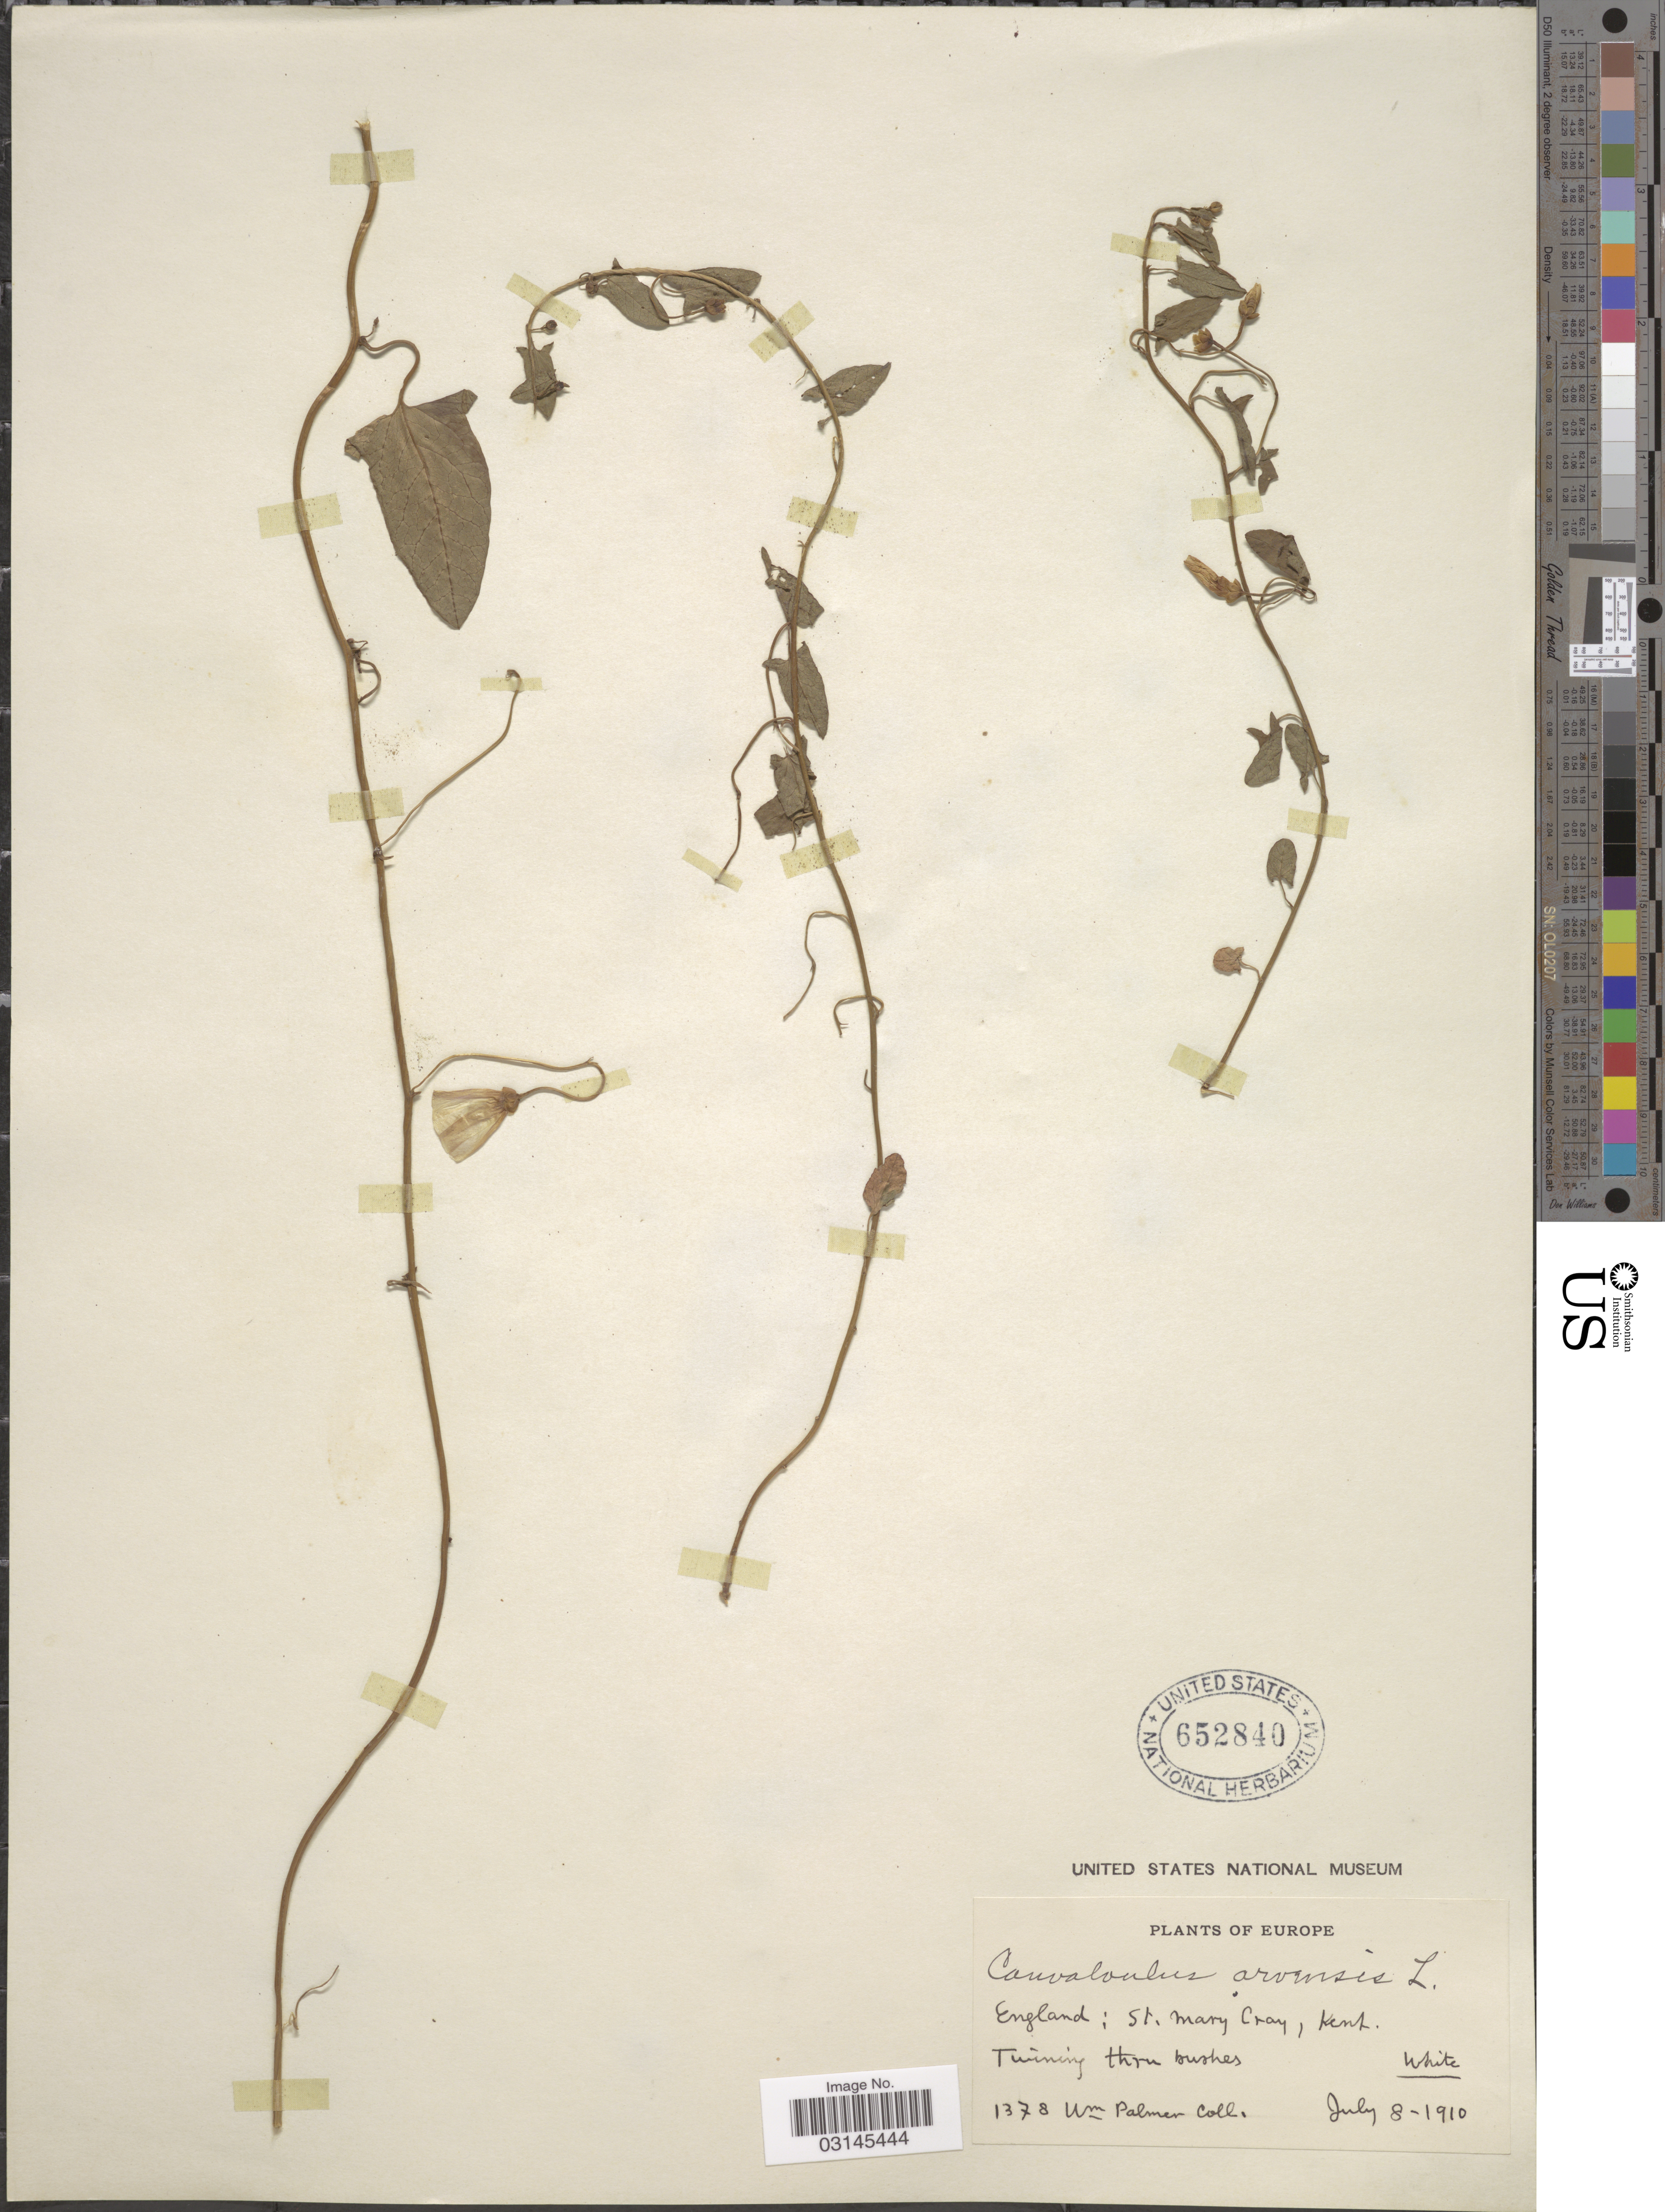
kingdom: Plantae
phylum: Tracheophyta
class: Magnoliopsida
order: Solanales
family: Convolvulaceae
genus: Convolvulus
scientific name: Convolvulus arvensis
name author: L.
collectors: W. Palmer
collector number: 1378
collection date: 1910-07-08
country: United Kingdom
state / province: England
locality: St. Mary Cray, Kent.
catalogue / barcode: US 652840